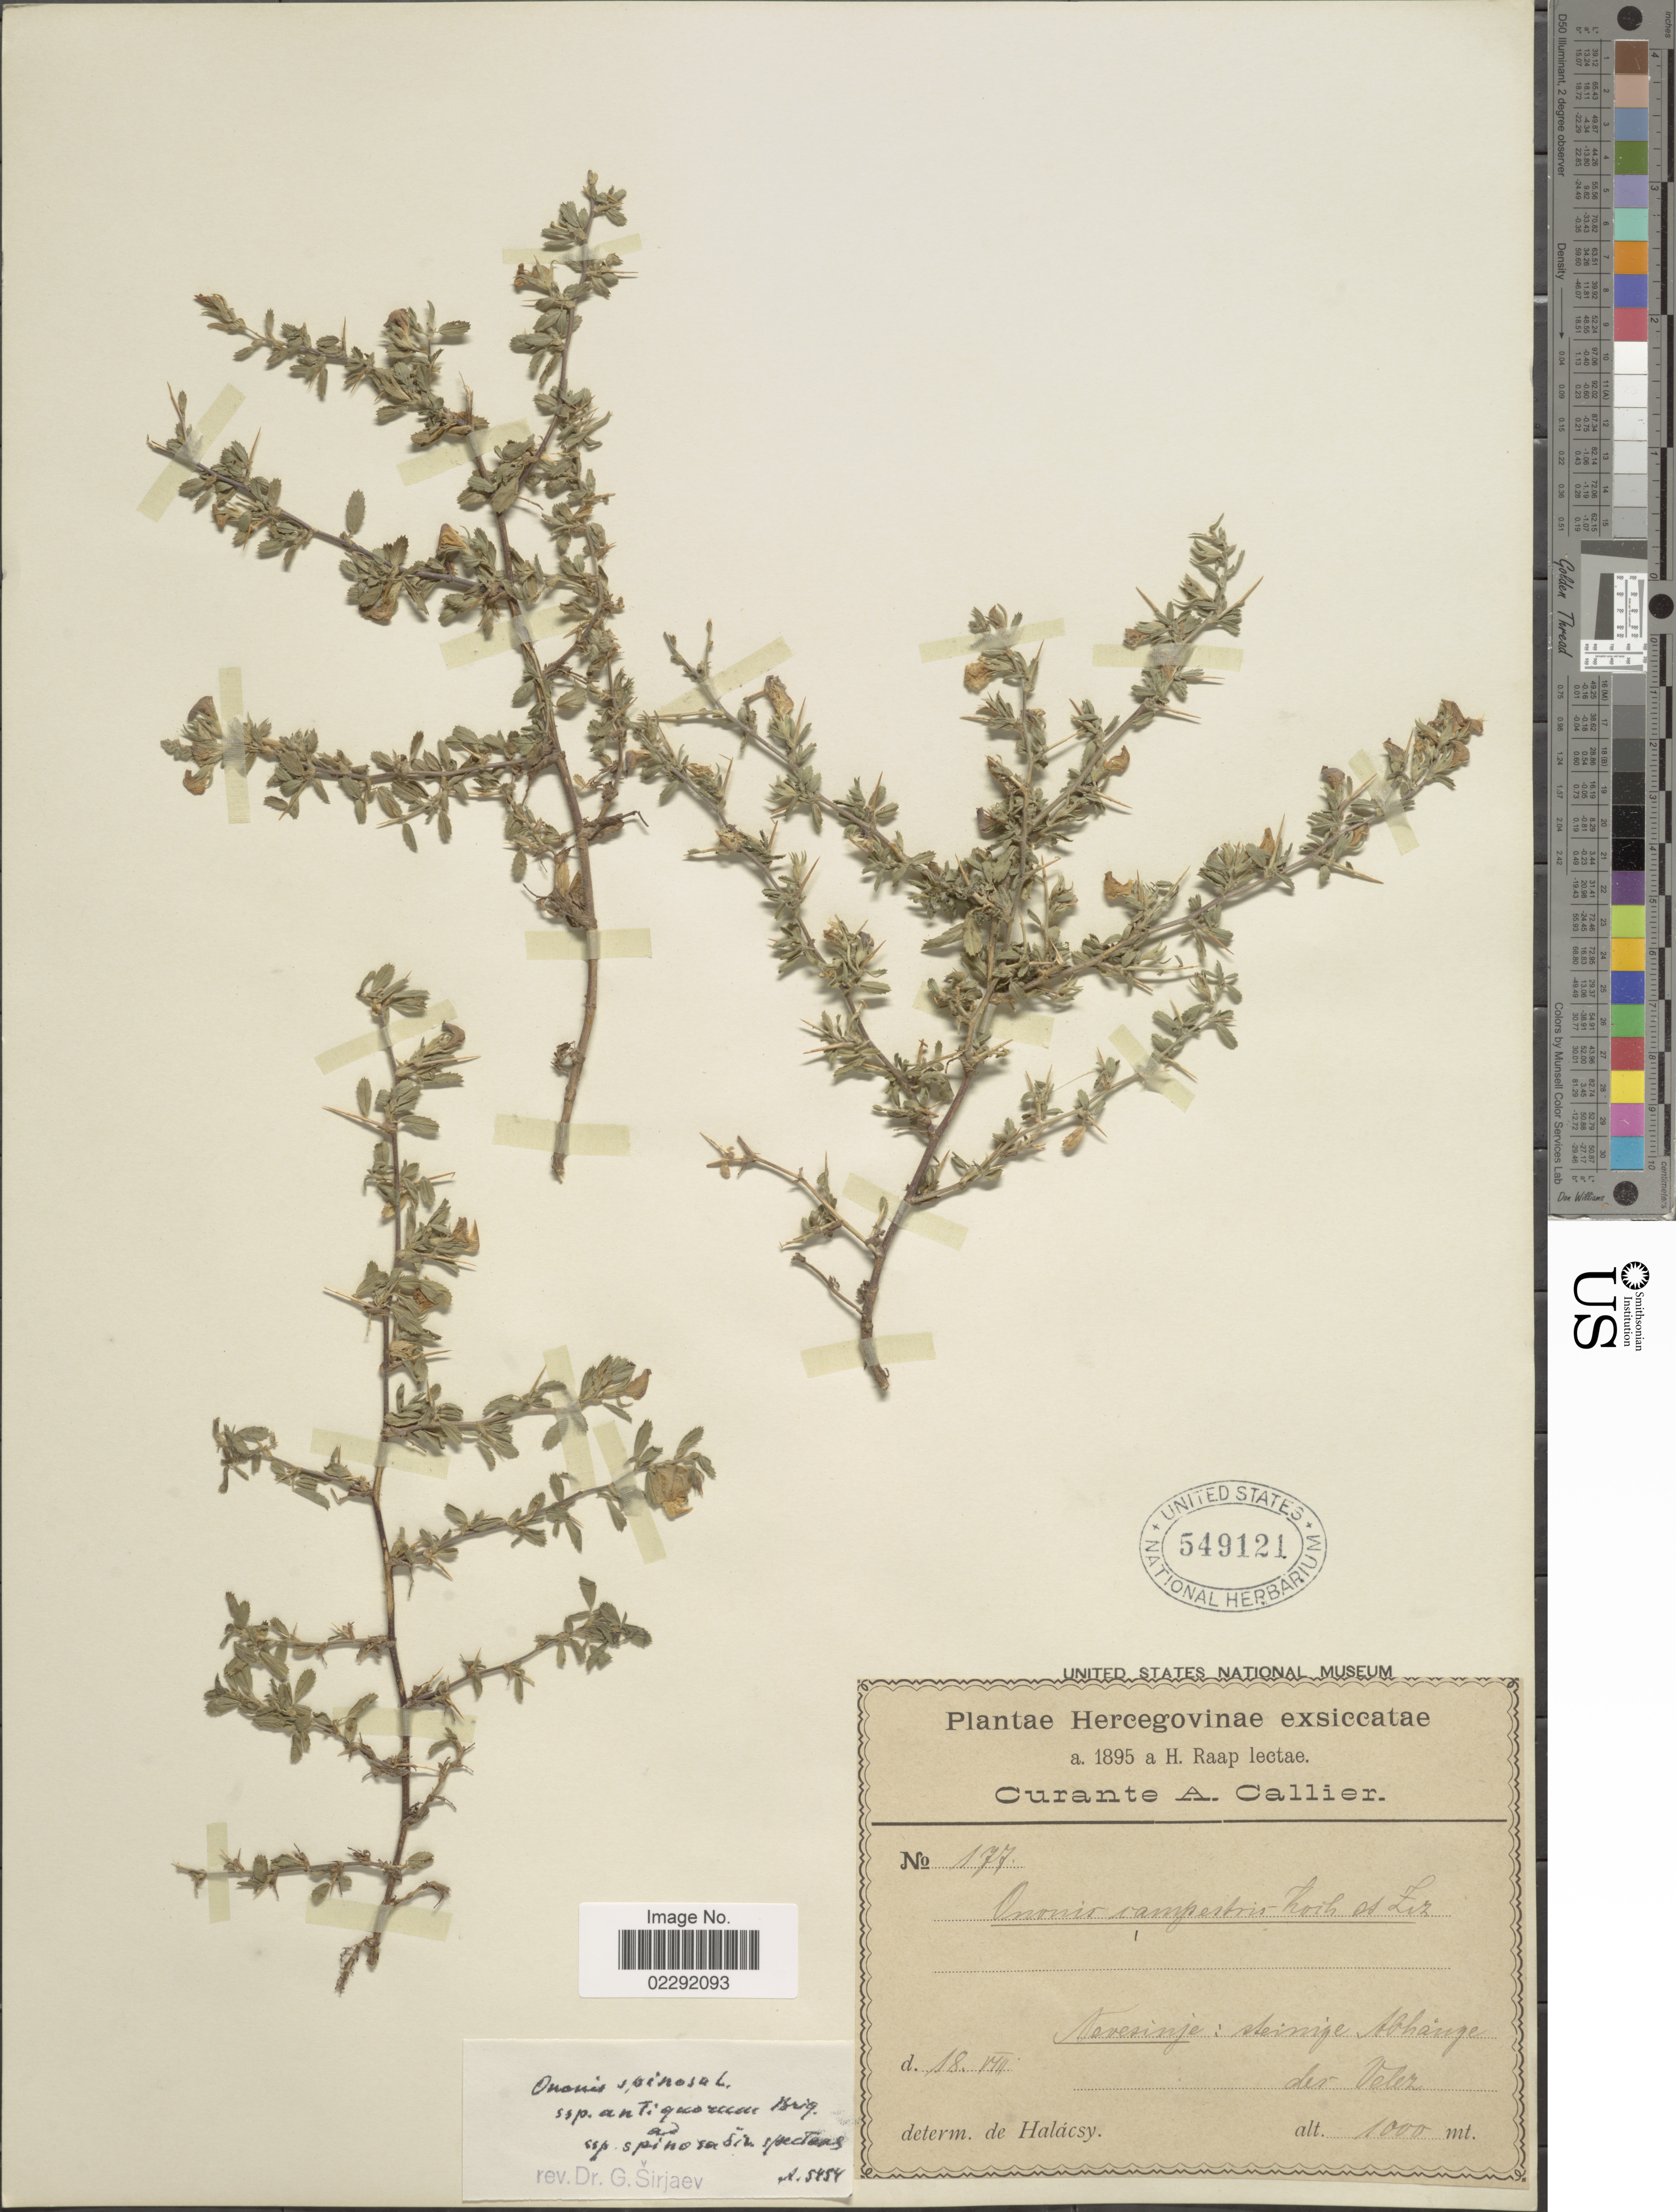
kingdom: Plantae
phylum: Tracheophyta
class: Magnoliopsida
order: Fabales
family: Fabaceae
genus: Ononis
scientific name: Ononis spinosa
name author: L.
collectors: H. Raap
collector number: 177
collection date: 1895-08-18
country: Bosnia and Herzegovina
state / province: Srpska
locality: Hercegovinae, Nevesinje: steinige Abhange der Velez. [interpreted]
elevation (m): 1000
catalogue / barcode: US 549121